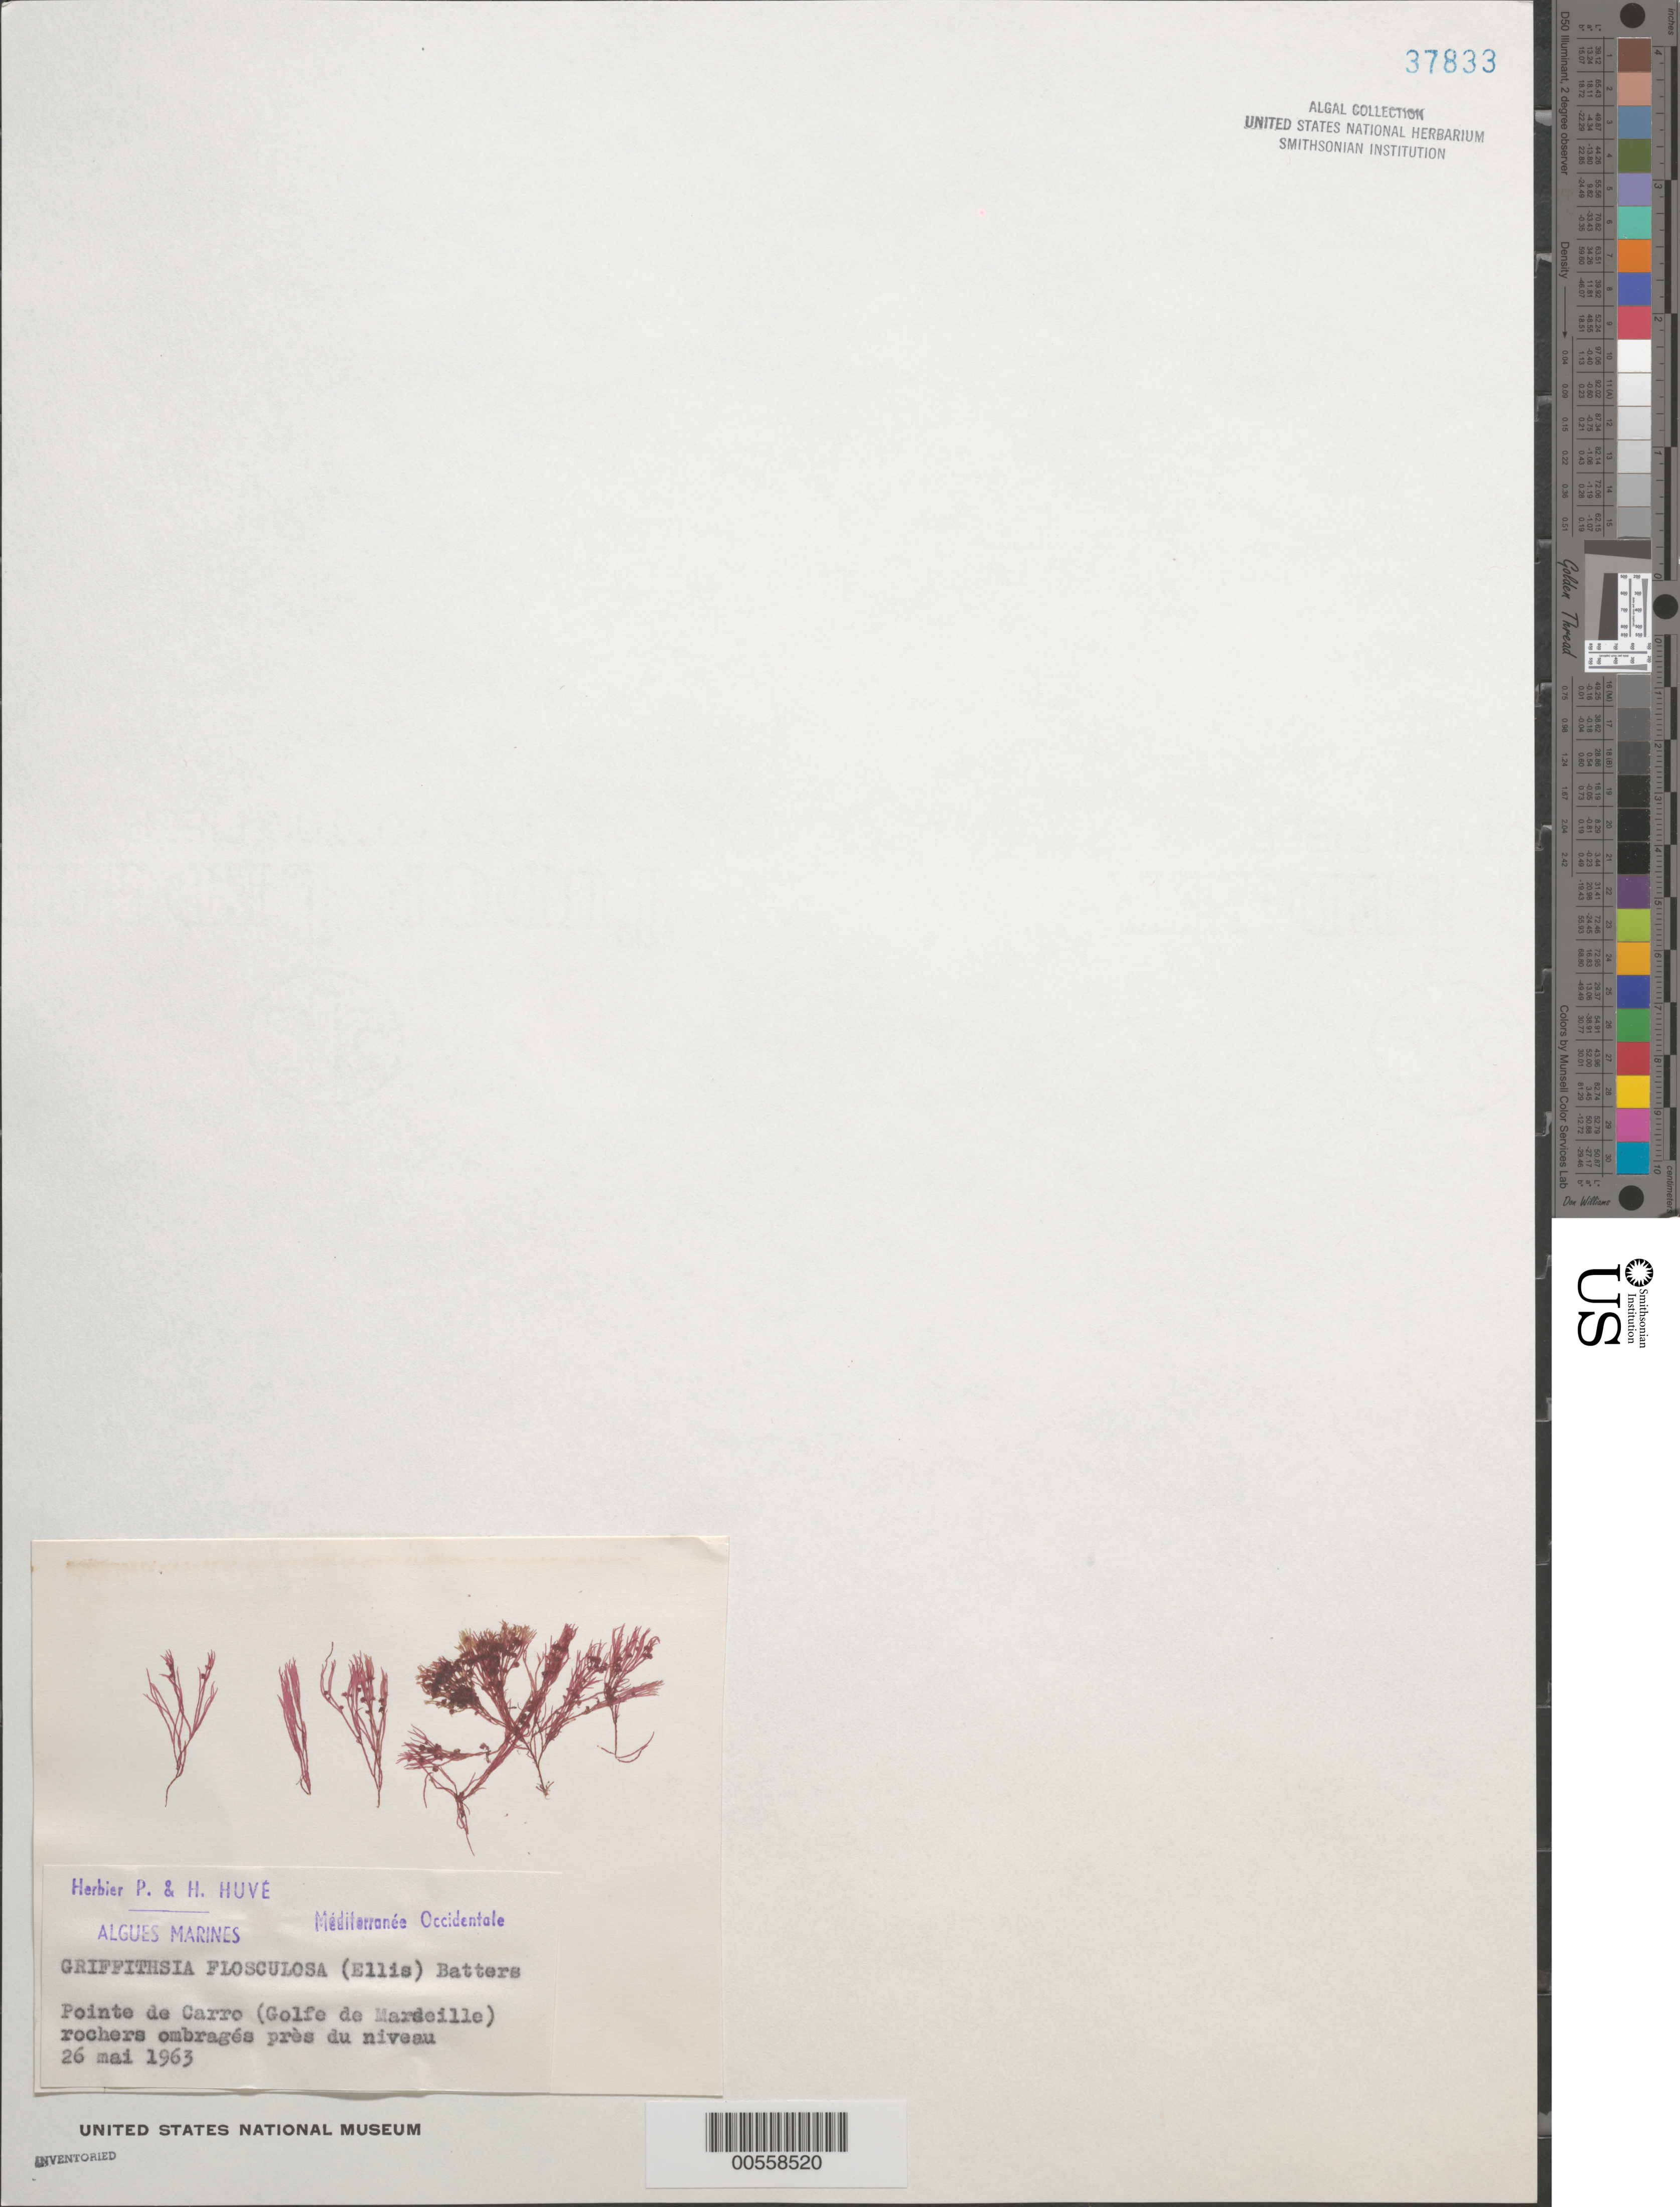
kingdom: Plantae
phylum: Rhodophyta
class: Florideophyceae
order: Ceramiales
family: Wrangeliaceae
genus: Halurus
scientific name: Halurus flosculosus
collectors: P. Huve & H. Huve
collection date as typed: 26 May 1963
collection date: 1963-05-26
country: France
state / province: Provence-Alpes-Côte d'Azur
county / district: Bouches-du-Rhône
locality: Pointe de Carro, Golfe de Marseille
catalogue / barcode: US 37833